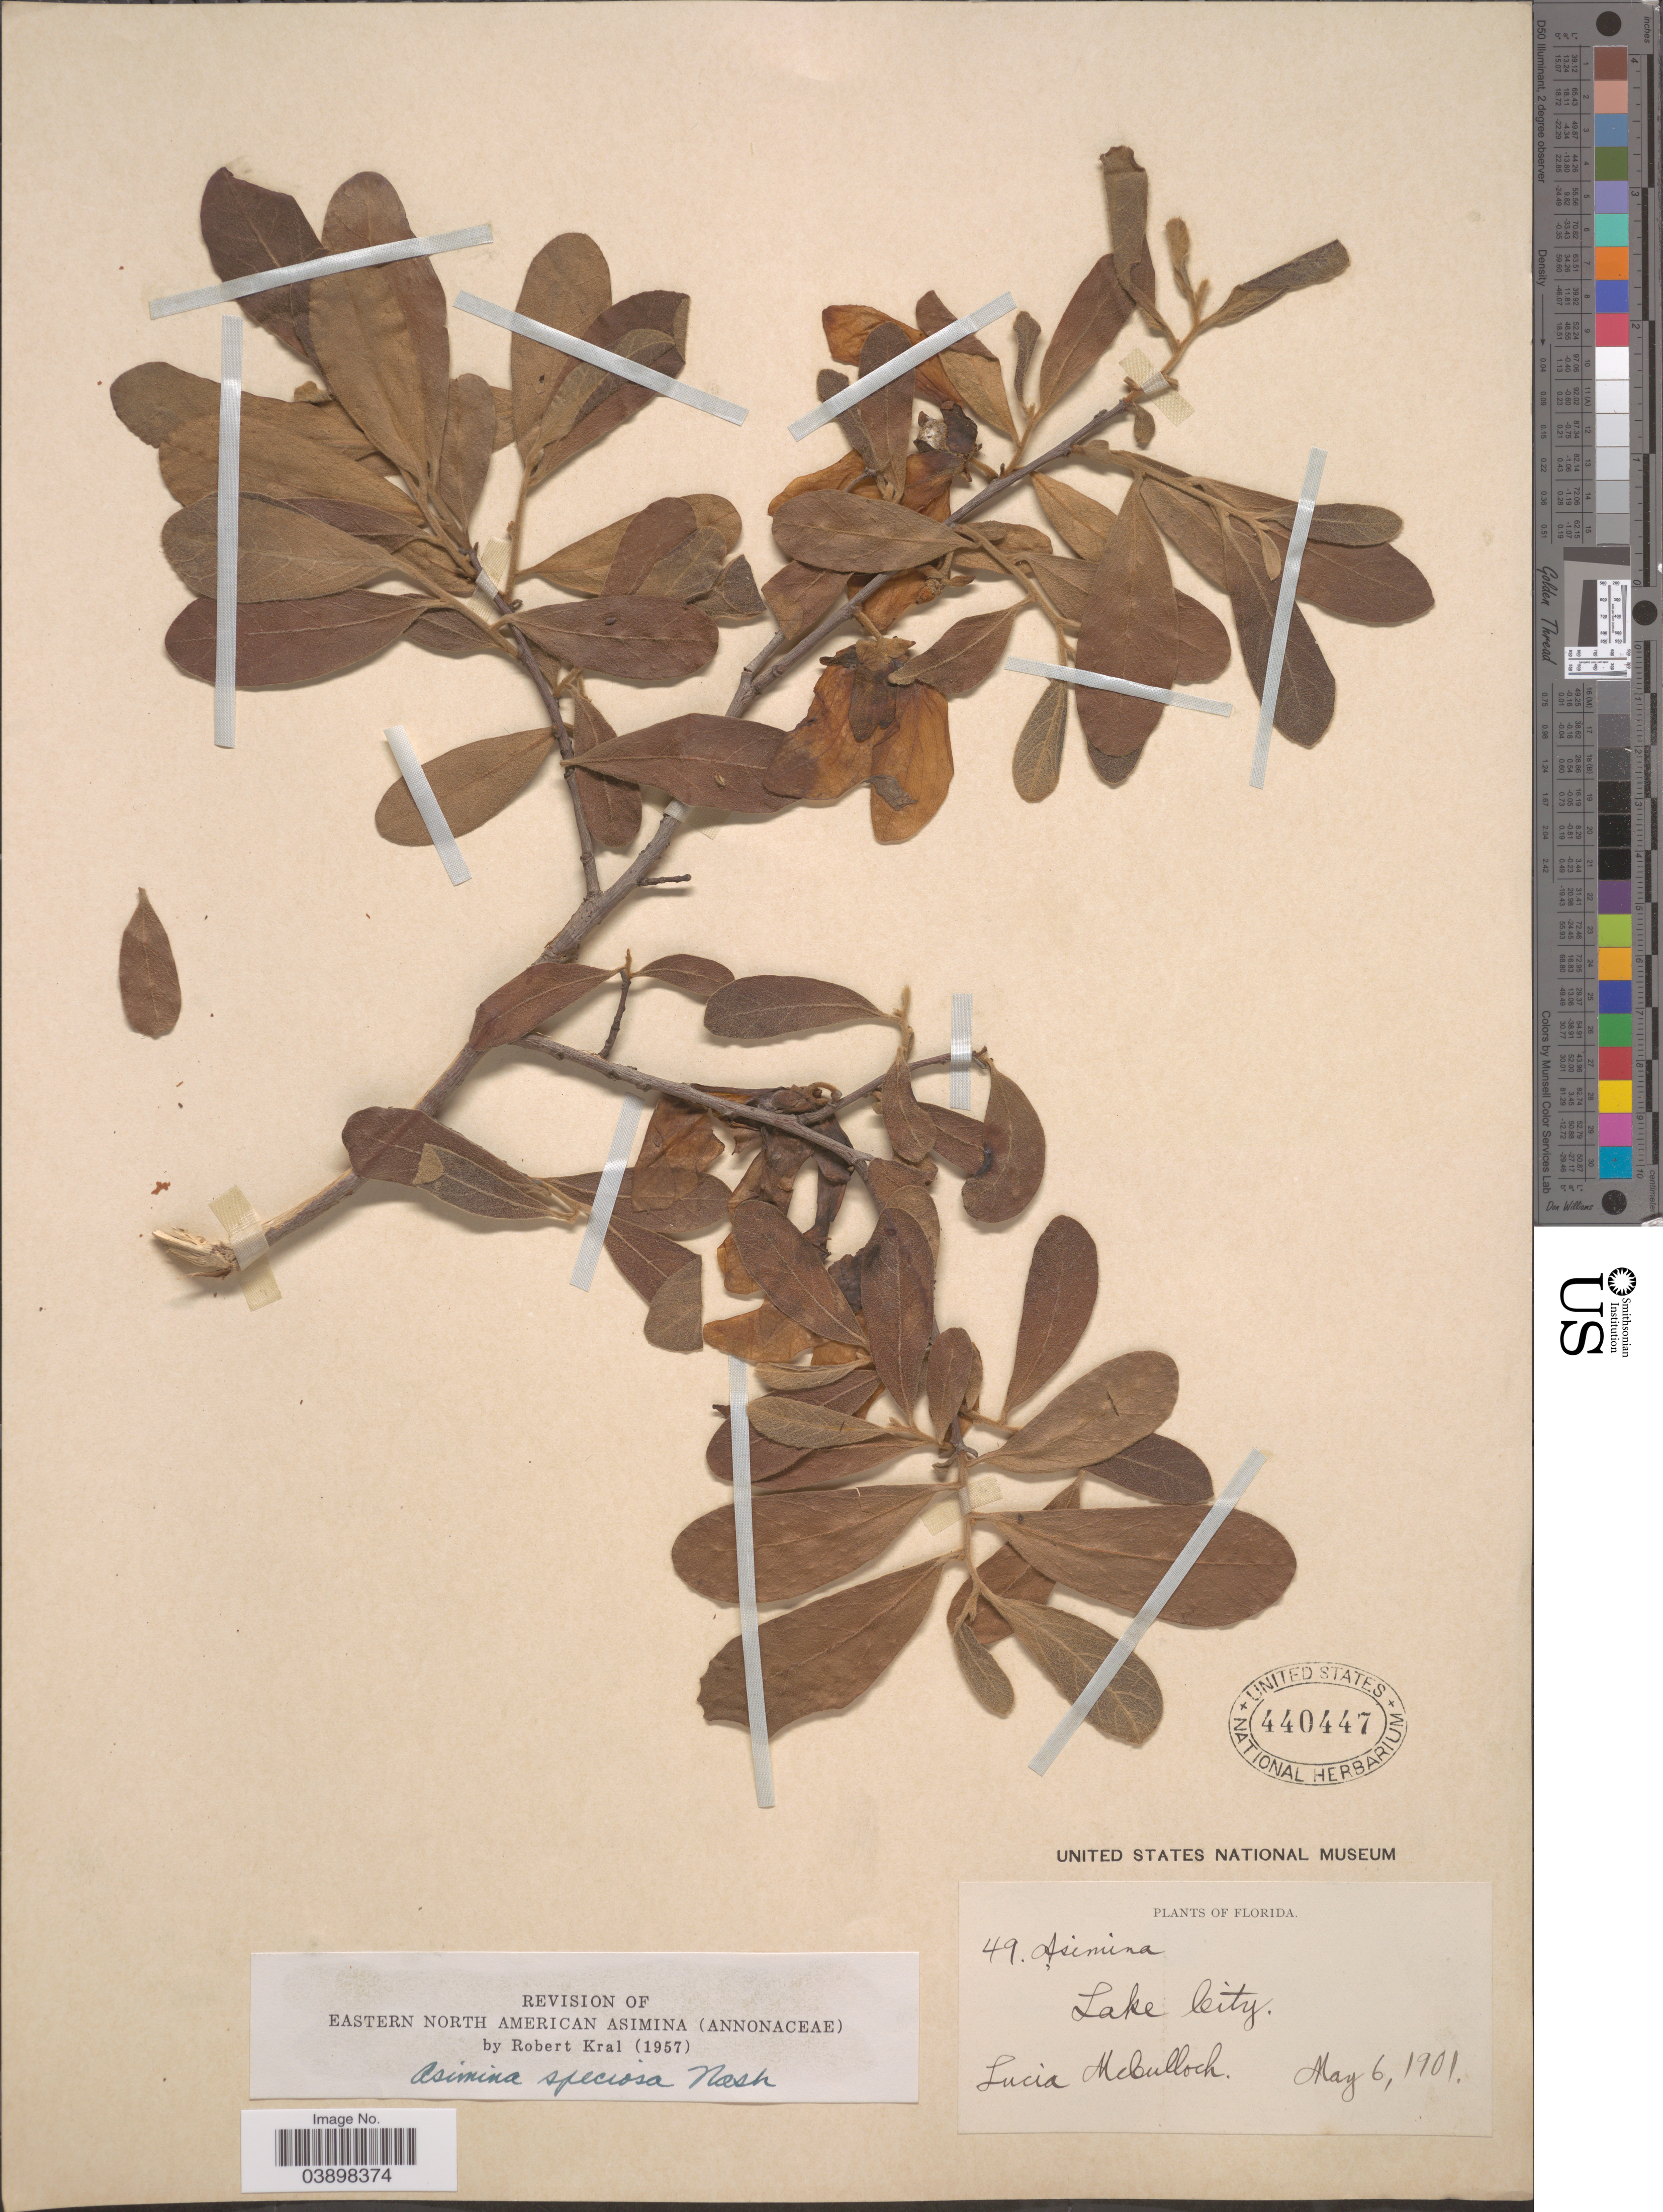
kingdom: Plantae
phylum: Tracheophyta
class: Magnoliopsida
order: Magnoliales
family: Annonaceae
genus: Asimina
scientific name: Asimina speciosa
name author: Nash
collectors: L. McCulloch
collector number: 49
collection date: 1901-05-06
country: United States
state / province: Florida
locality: Lake City.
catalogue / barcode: US 440447